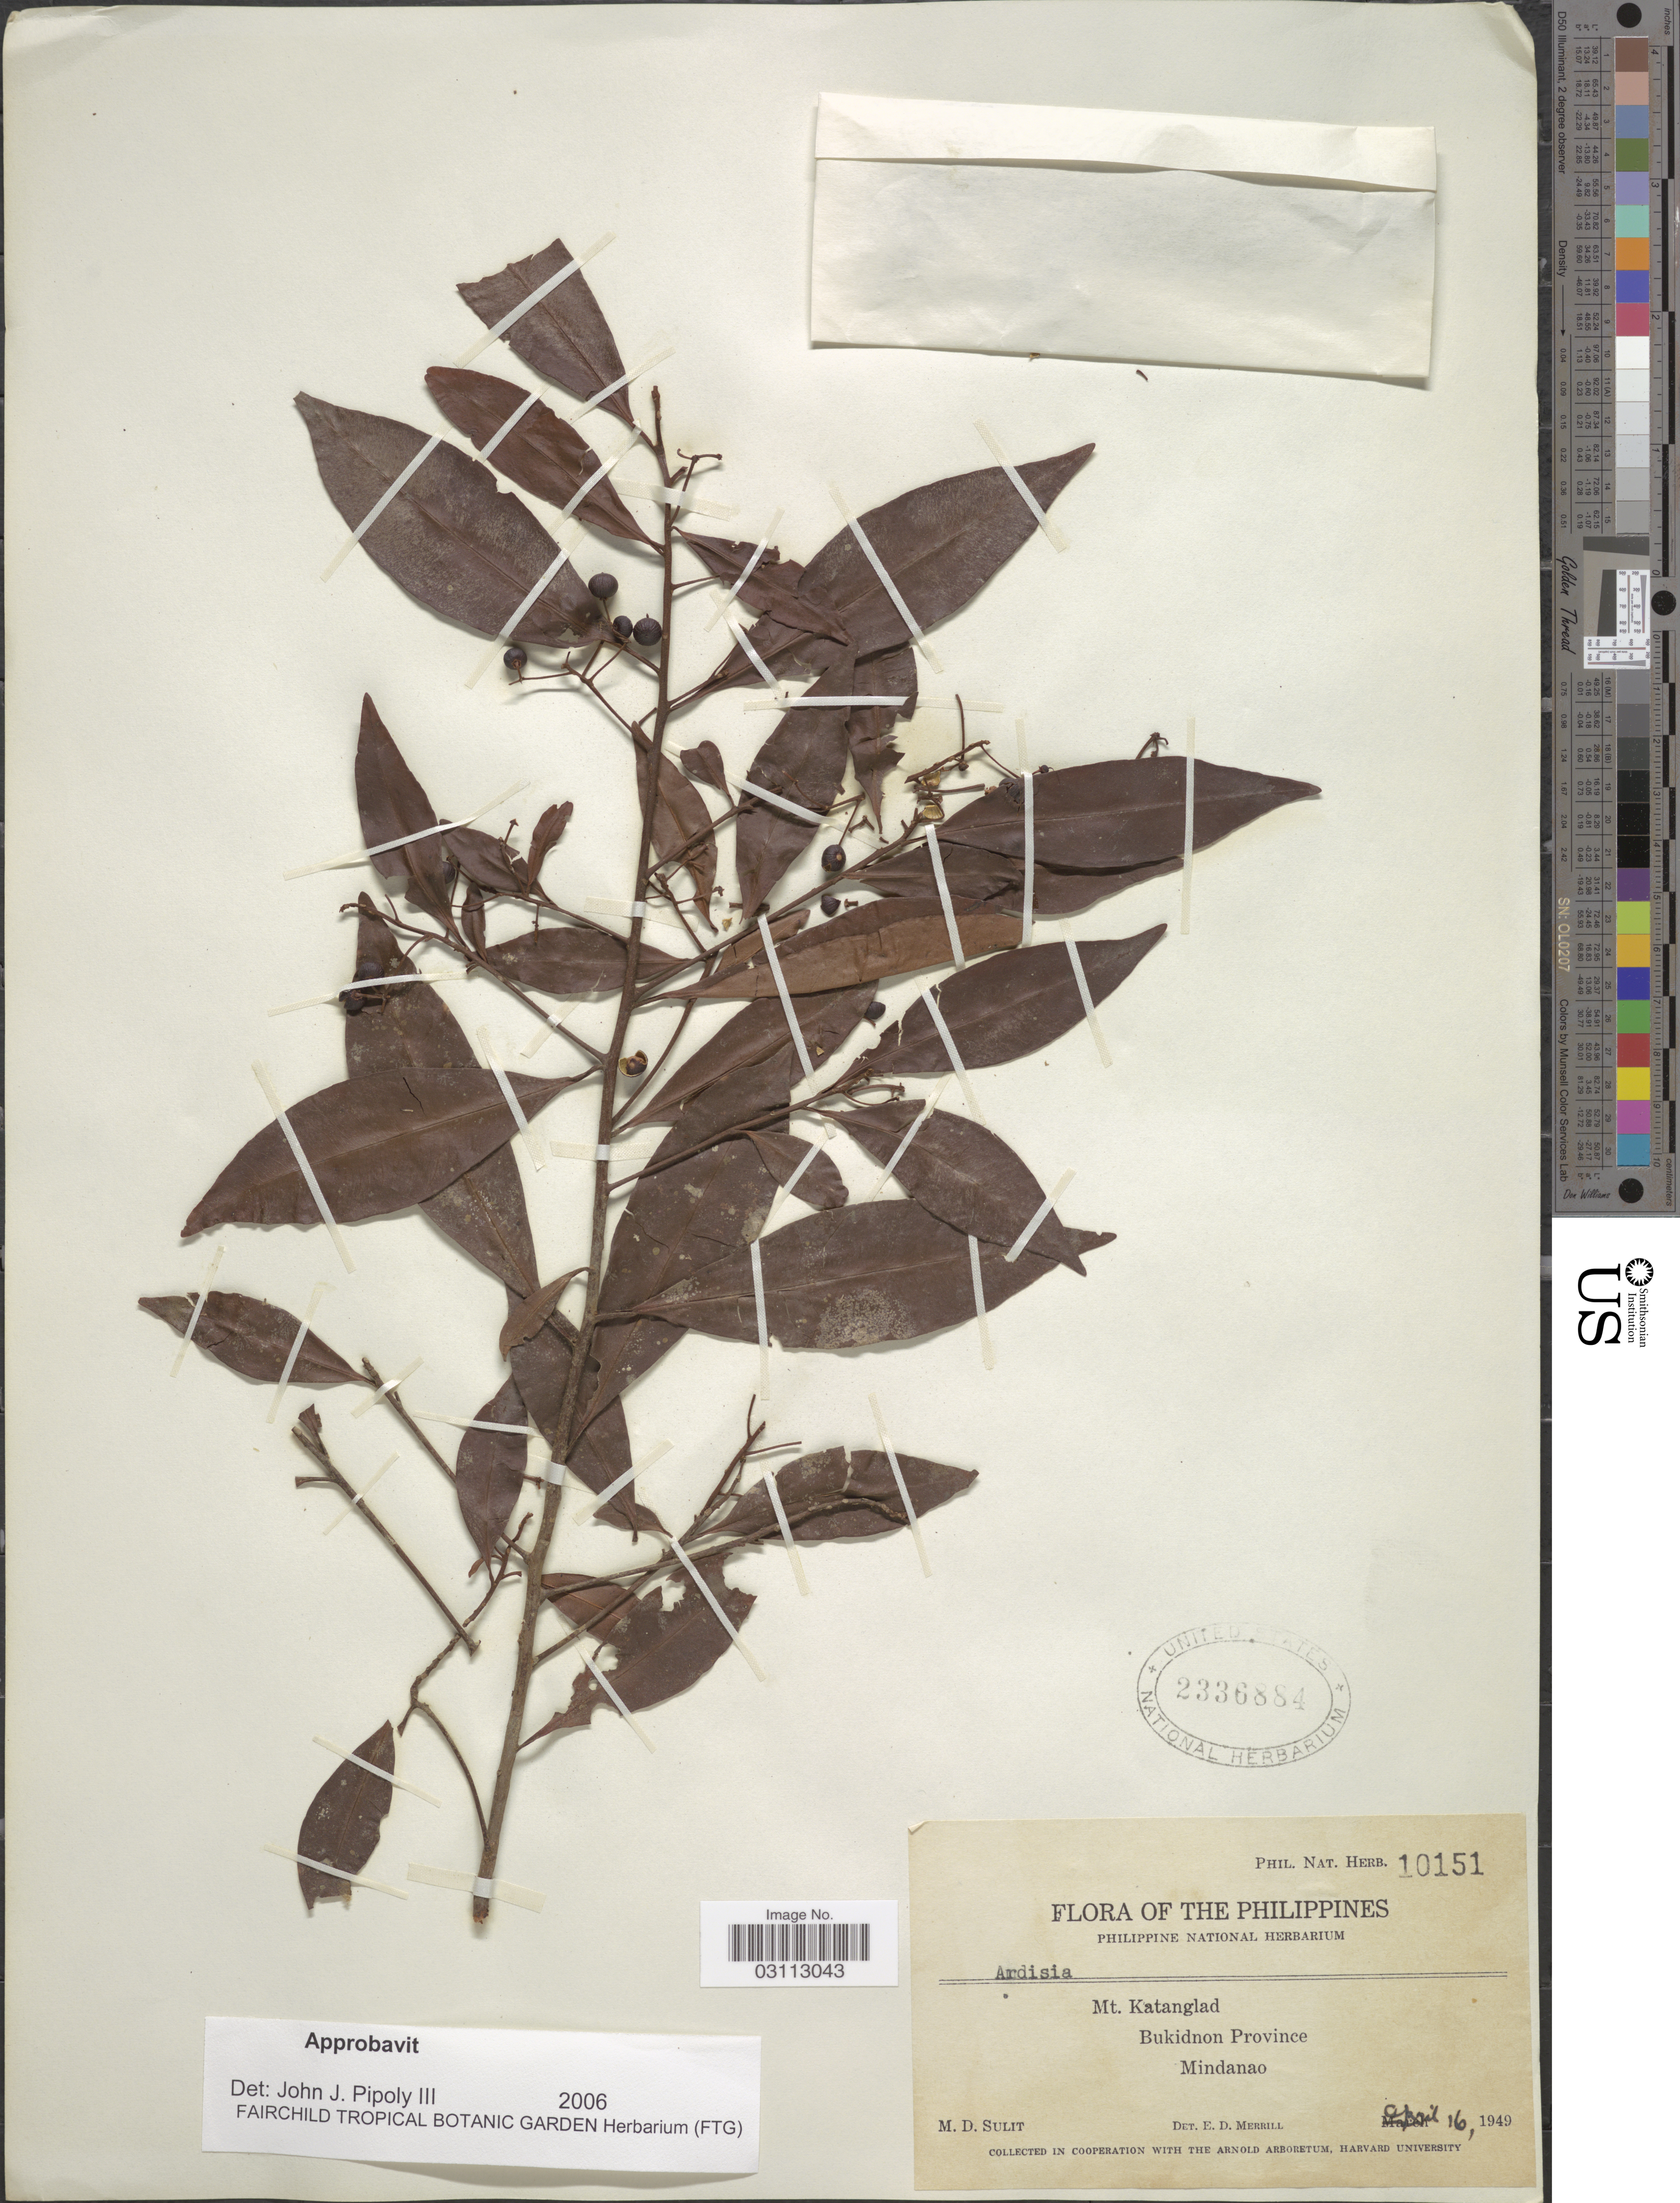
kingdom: Plantae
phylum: Tracheophyta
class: Magnoliopsida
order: Ericales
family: Primulaceae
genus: Ardisia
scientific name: Ardisia sp.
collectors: M. Sulit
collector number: Phil. Nat. Herb. 10151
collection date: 1949-04-16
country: Philippines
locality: Mt. Katanglad. Bukidnon Province. Mindanao.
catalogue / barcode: US 2336884